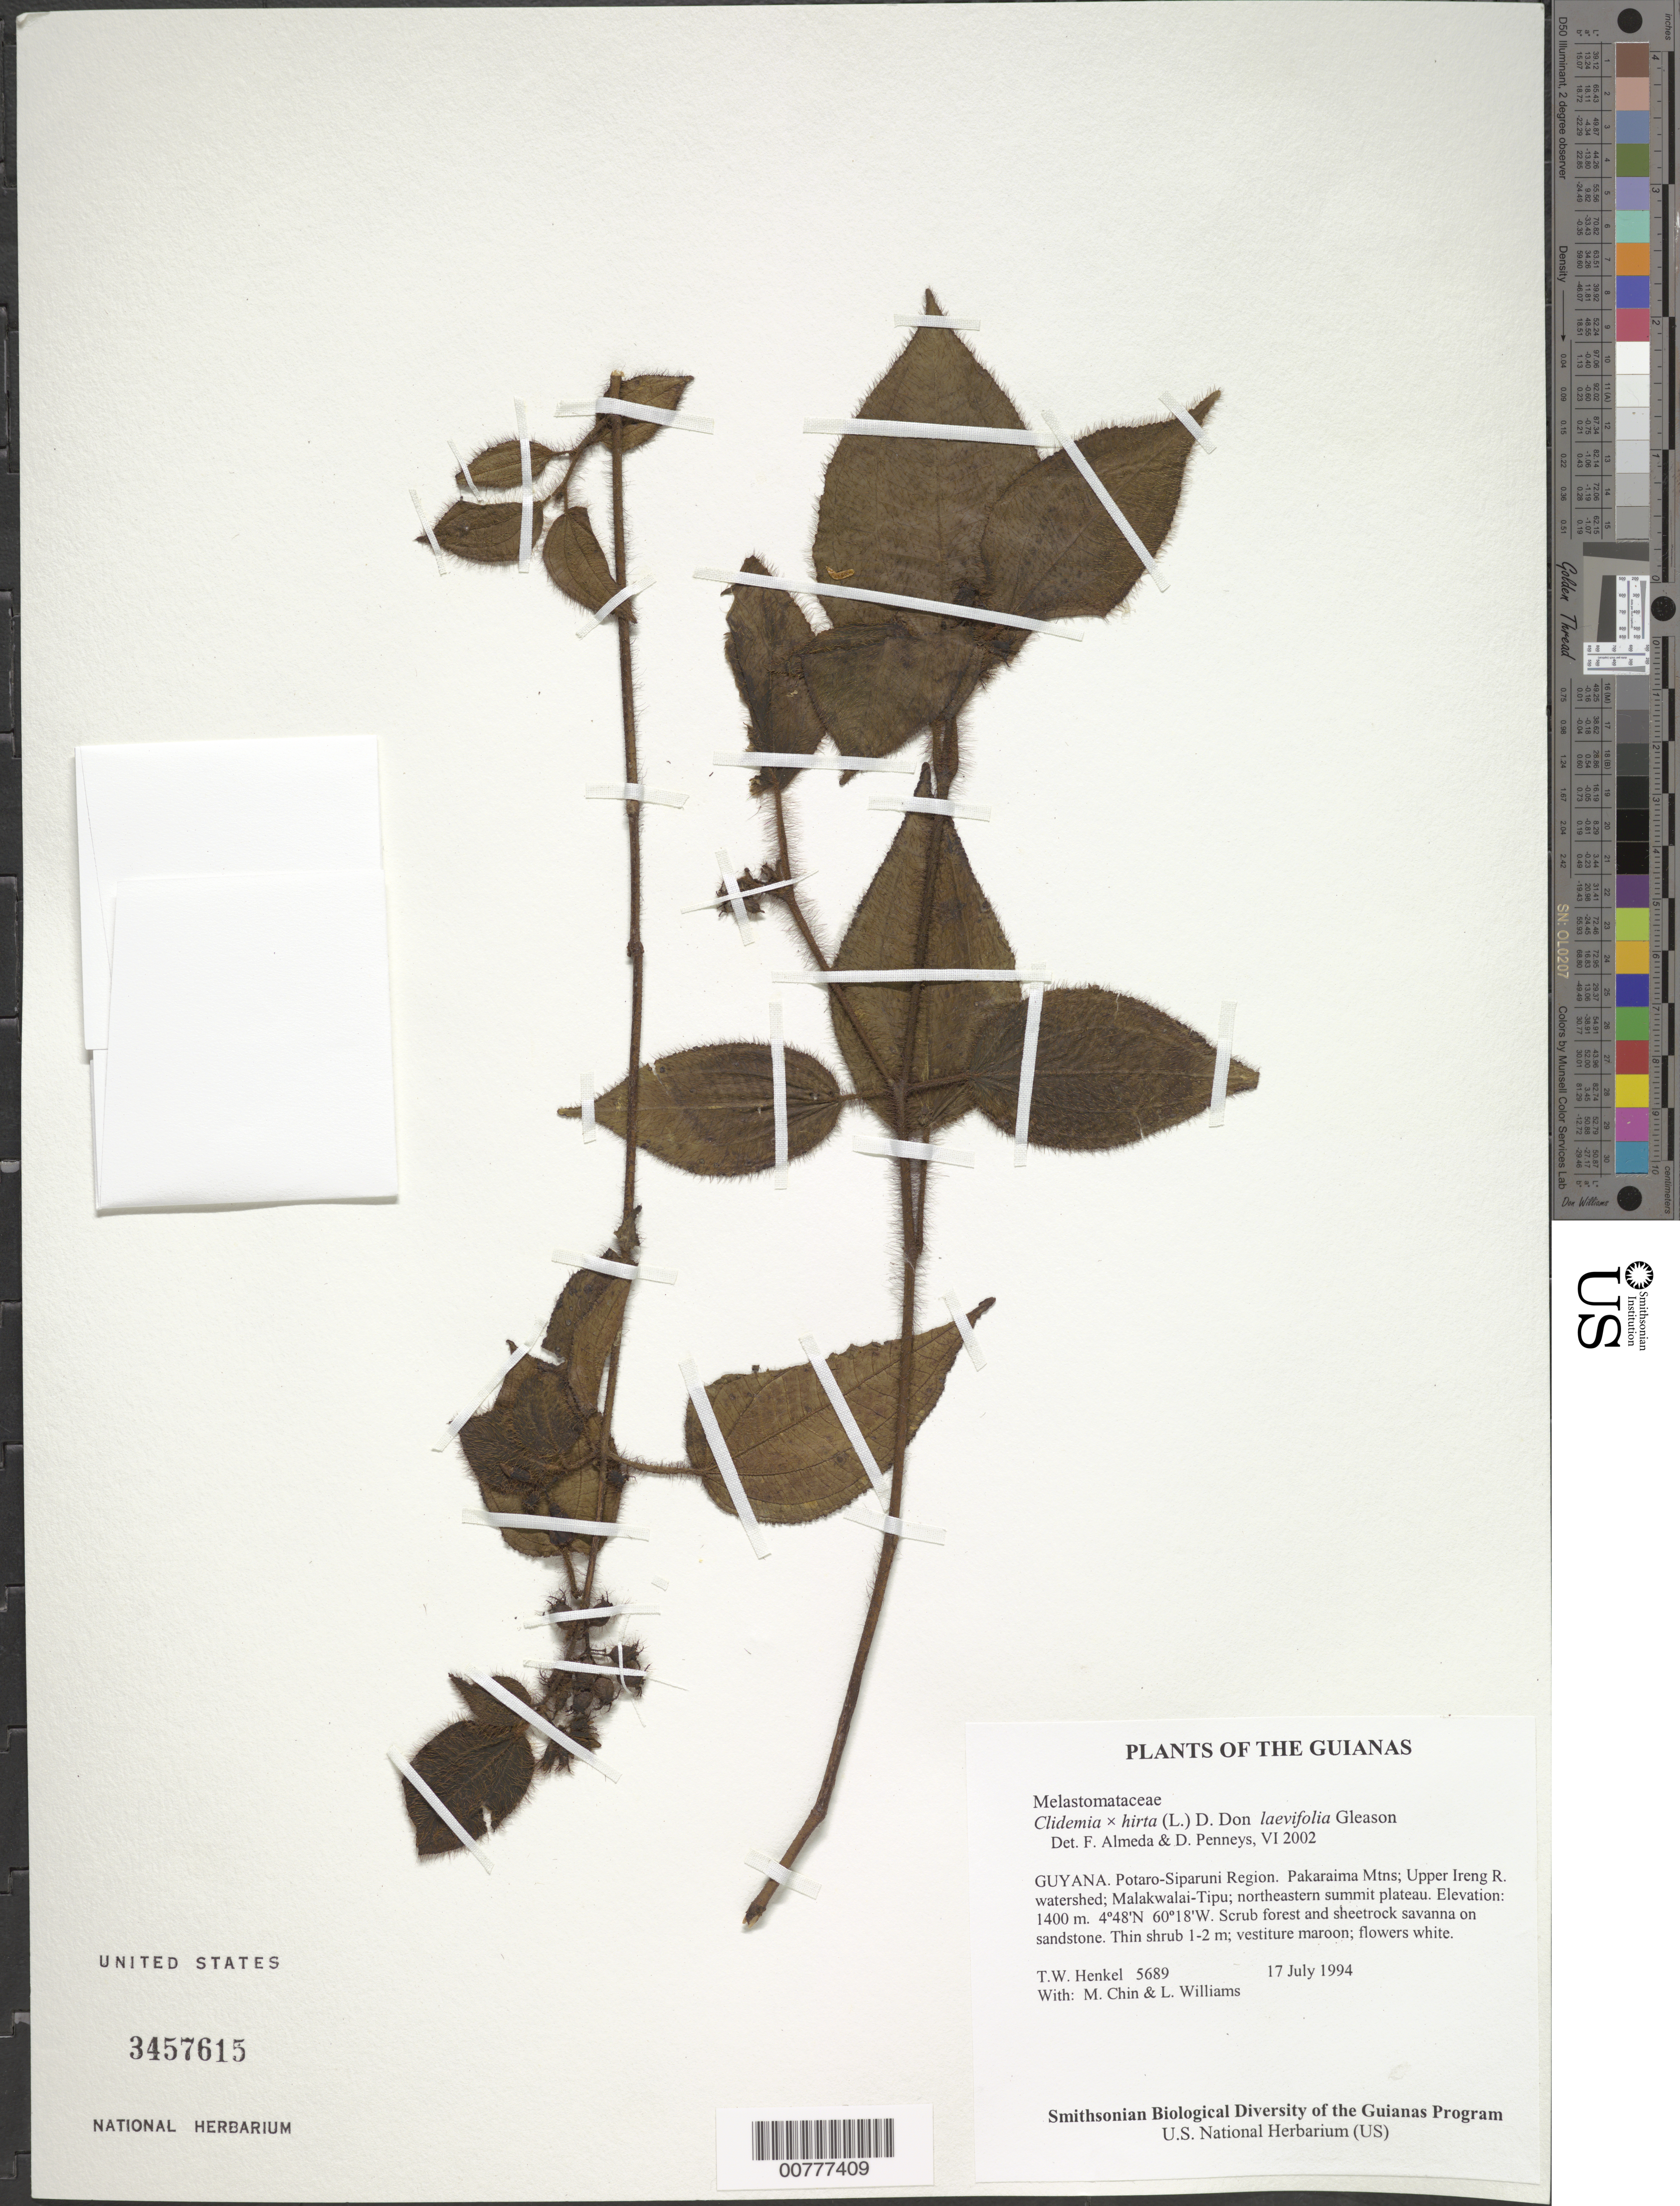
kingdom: Plantae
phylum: Tracheophyta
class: Magnoliopsida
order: Myrtales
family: Melastomataceae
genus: Clidemia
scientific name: Clidemia hirta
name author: (L.) D. Don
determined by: Almeda, F.; Penneys, D. S.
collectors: T. Henkel, M. Chin & L. Williams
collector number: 5689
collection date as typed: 17 July 1994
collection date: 1994-07-17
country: Guyana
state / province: Potaro-Siparuni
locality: Pakaraima Mtns; Upper Ireng R. watershed; Malakwalai-Tipu; northeastern summit plateau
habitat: Scrub forest and sheetrock savanna on sandstone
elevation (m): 1400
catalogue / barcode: US 3457615